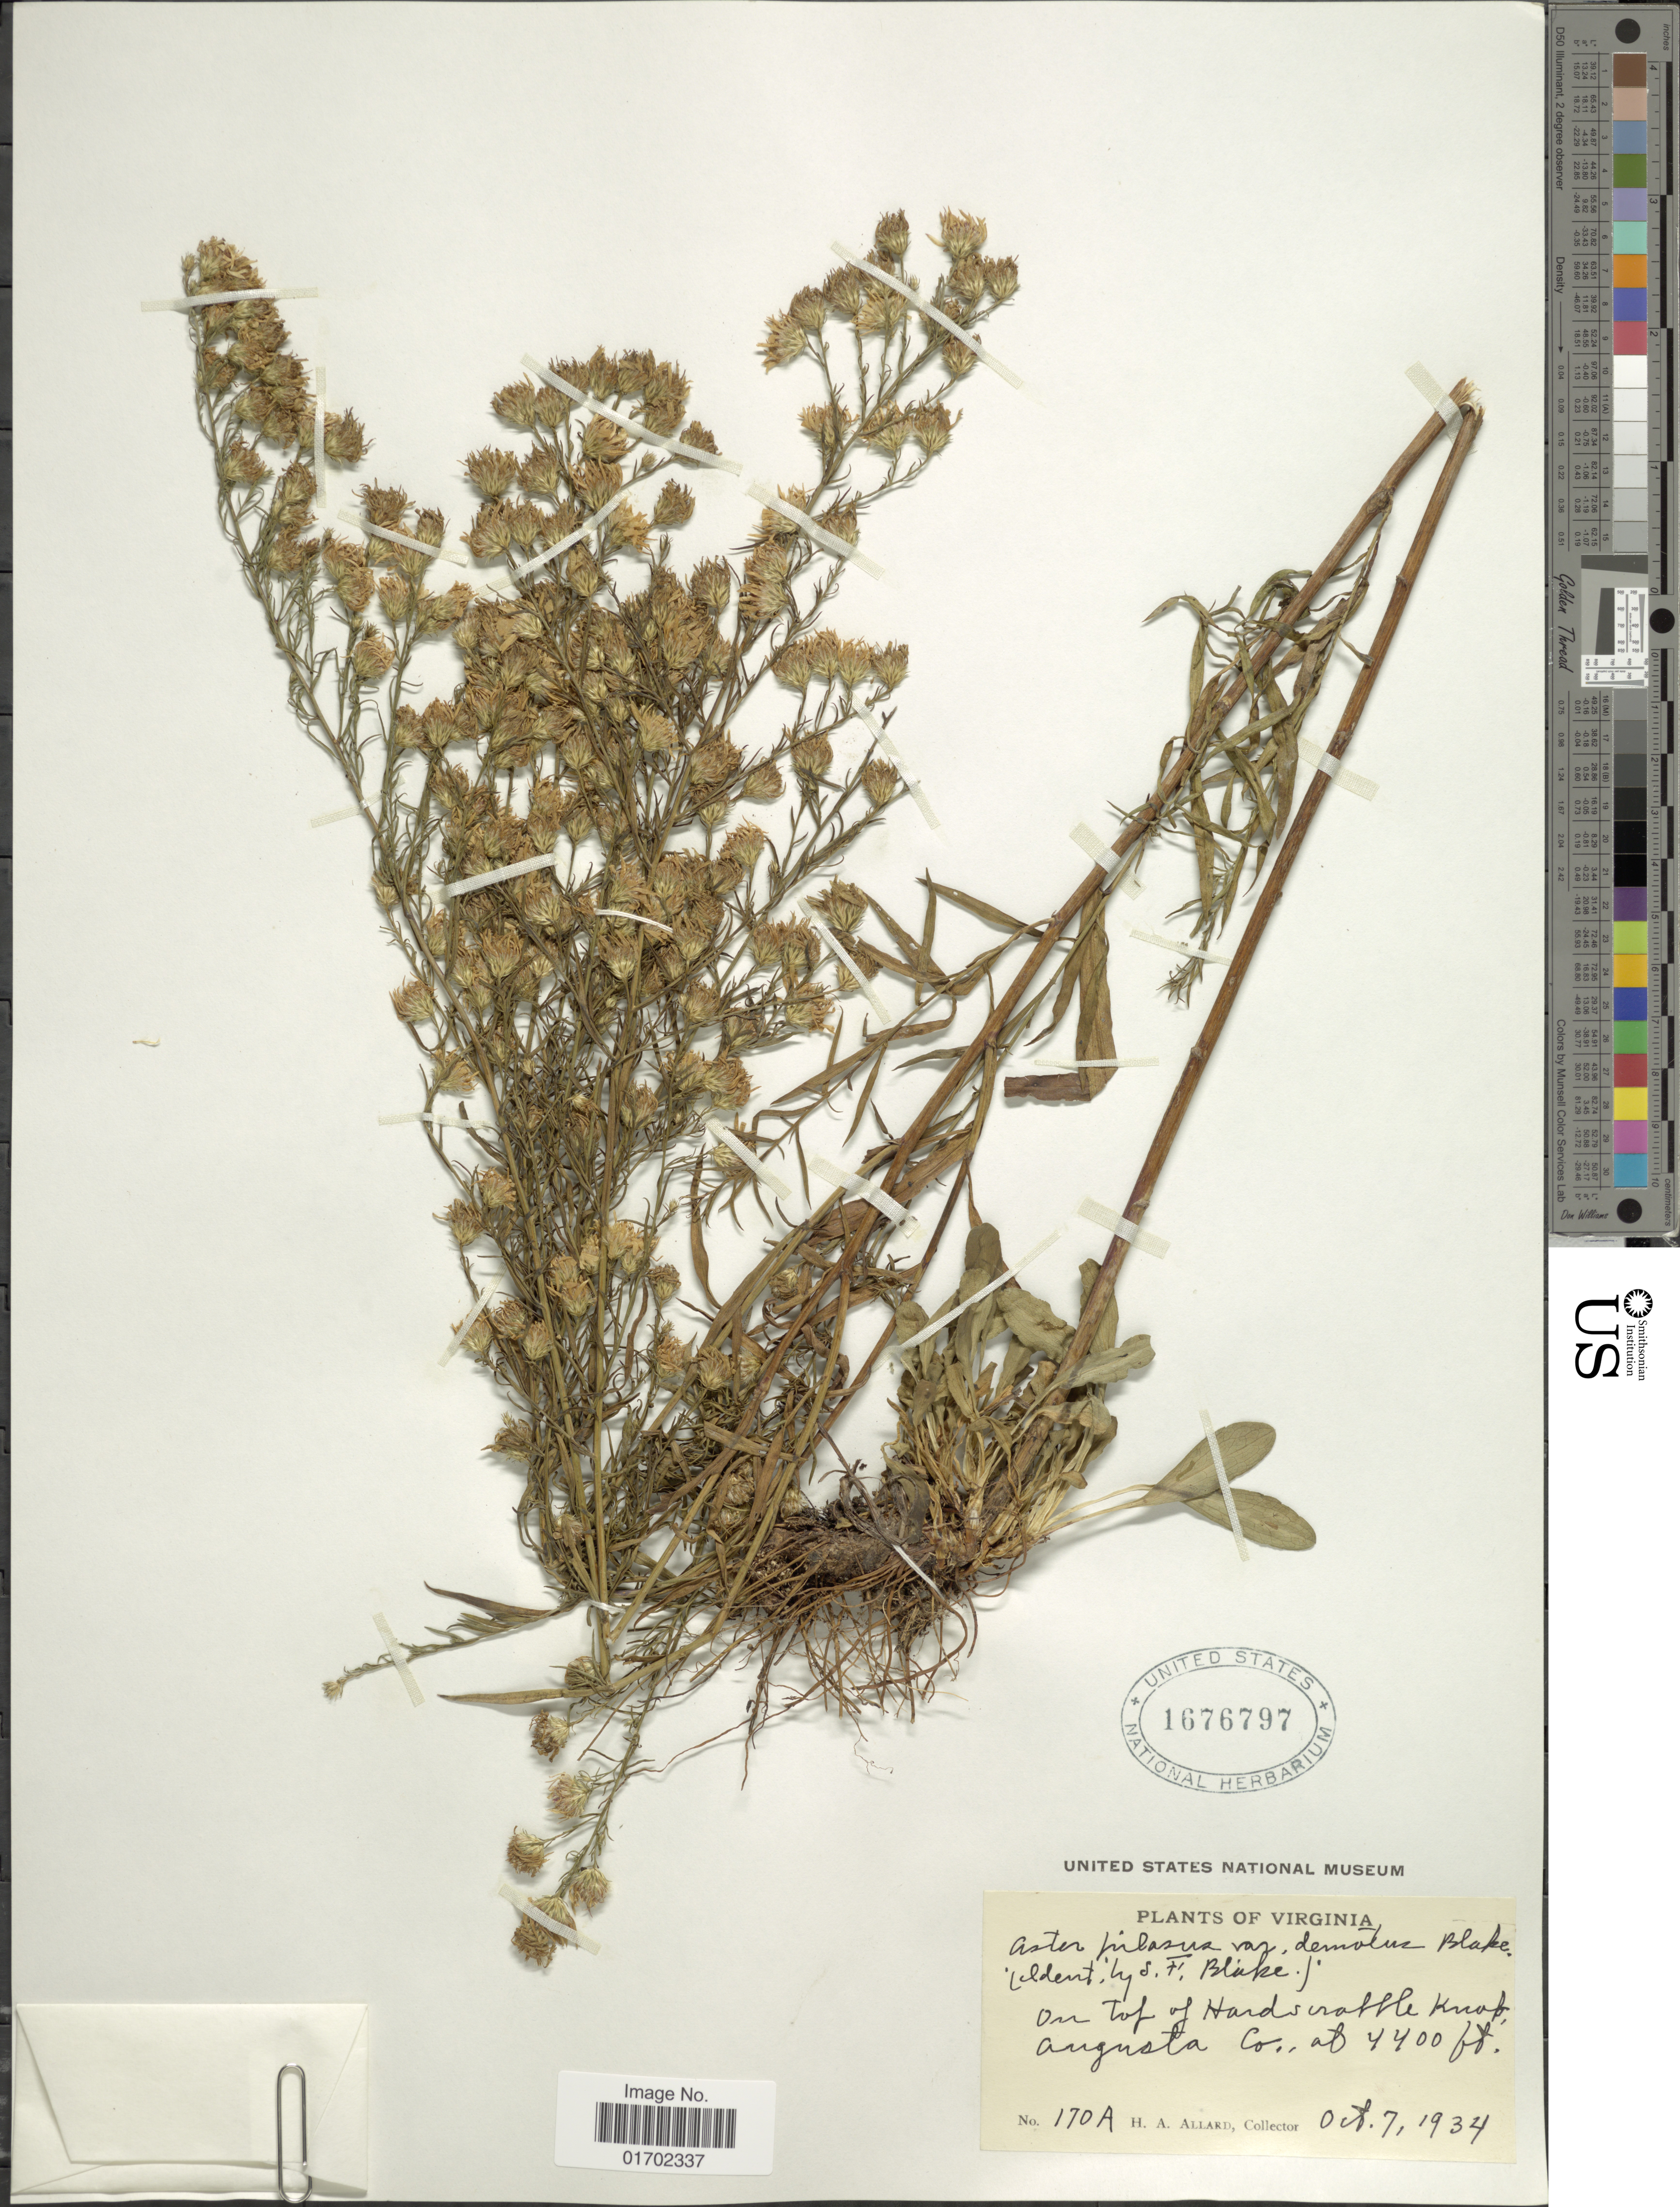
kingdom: Plantae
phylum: Tracheophyta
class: Magnoliopsida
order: Asterales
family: Asteraceae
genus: Symphyotrichum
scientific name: Symphyotrichum pilosum var. pilosum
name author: (Willd.) G.L. Nesom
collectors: H. A. Allard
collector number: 170A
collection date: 1934-10-07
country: United States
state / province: Virginia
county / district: Augusta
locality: Top of Hardscrabble Knob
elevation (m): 1341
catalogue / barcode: US 1676797